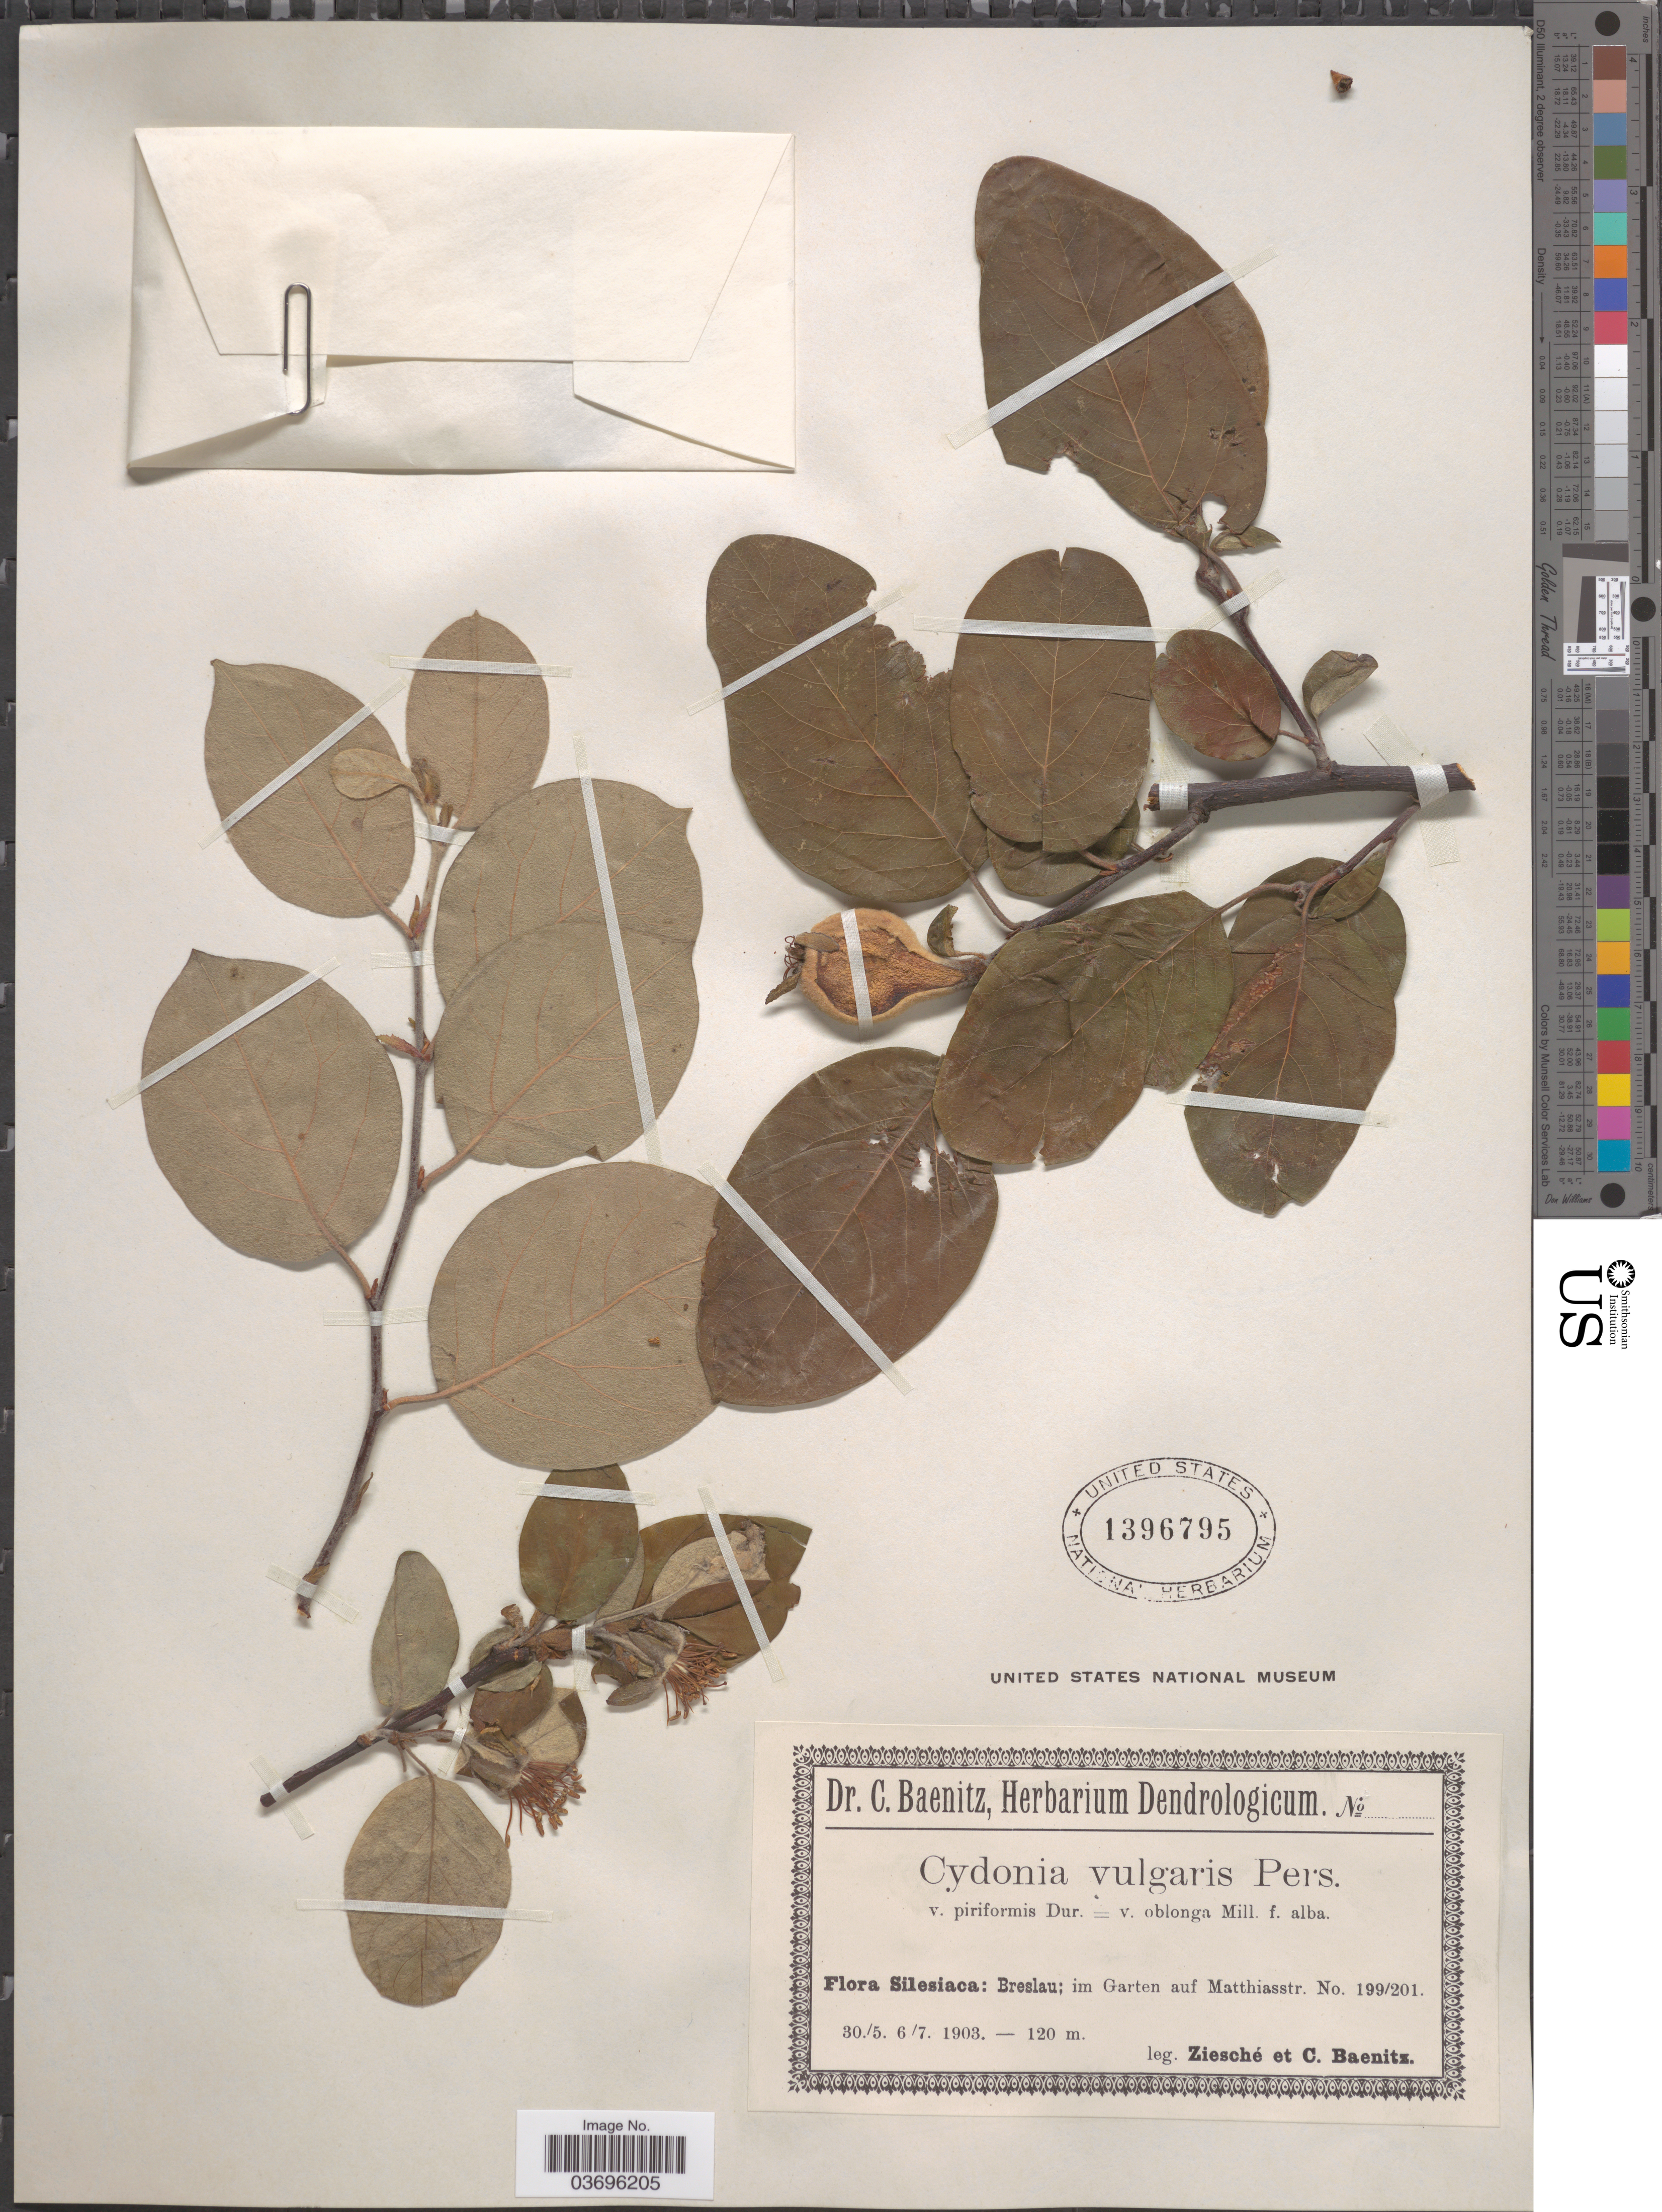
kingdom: Plantae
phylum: Tracheophyta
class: Magnoliopsida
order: Rosales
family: Rosaceae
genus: Cydonia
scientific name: Cydonia vulgaris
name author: Pers.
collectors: Ziesché & C. G. Baenitz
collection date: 1903-05-30/1903-07-06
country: Poland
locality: Silesiaca: Breslau; im Garten auf Matthiasstr. No. 199/201.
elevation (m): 120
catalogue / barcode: US 1396795